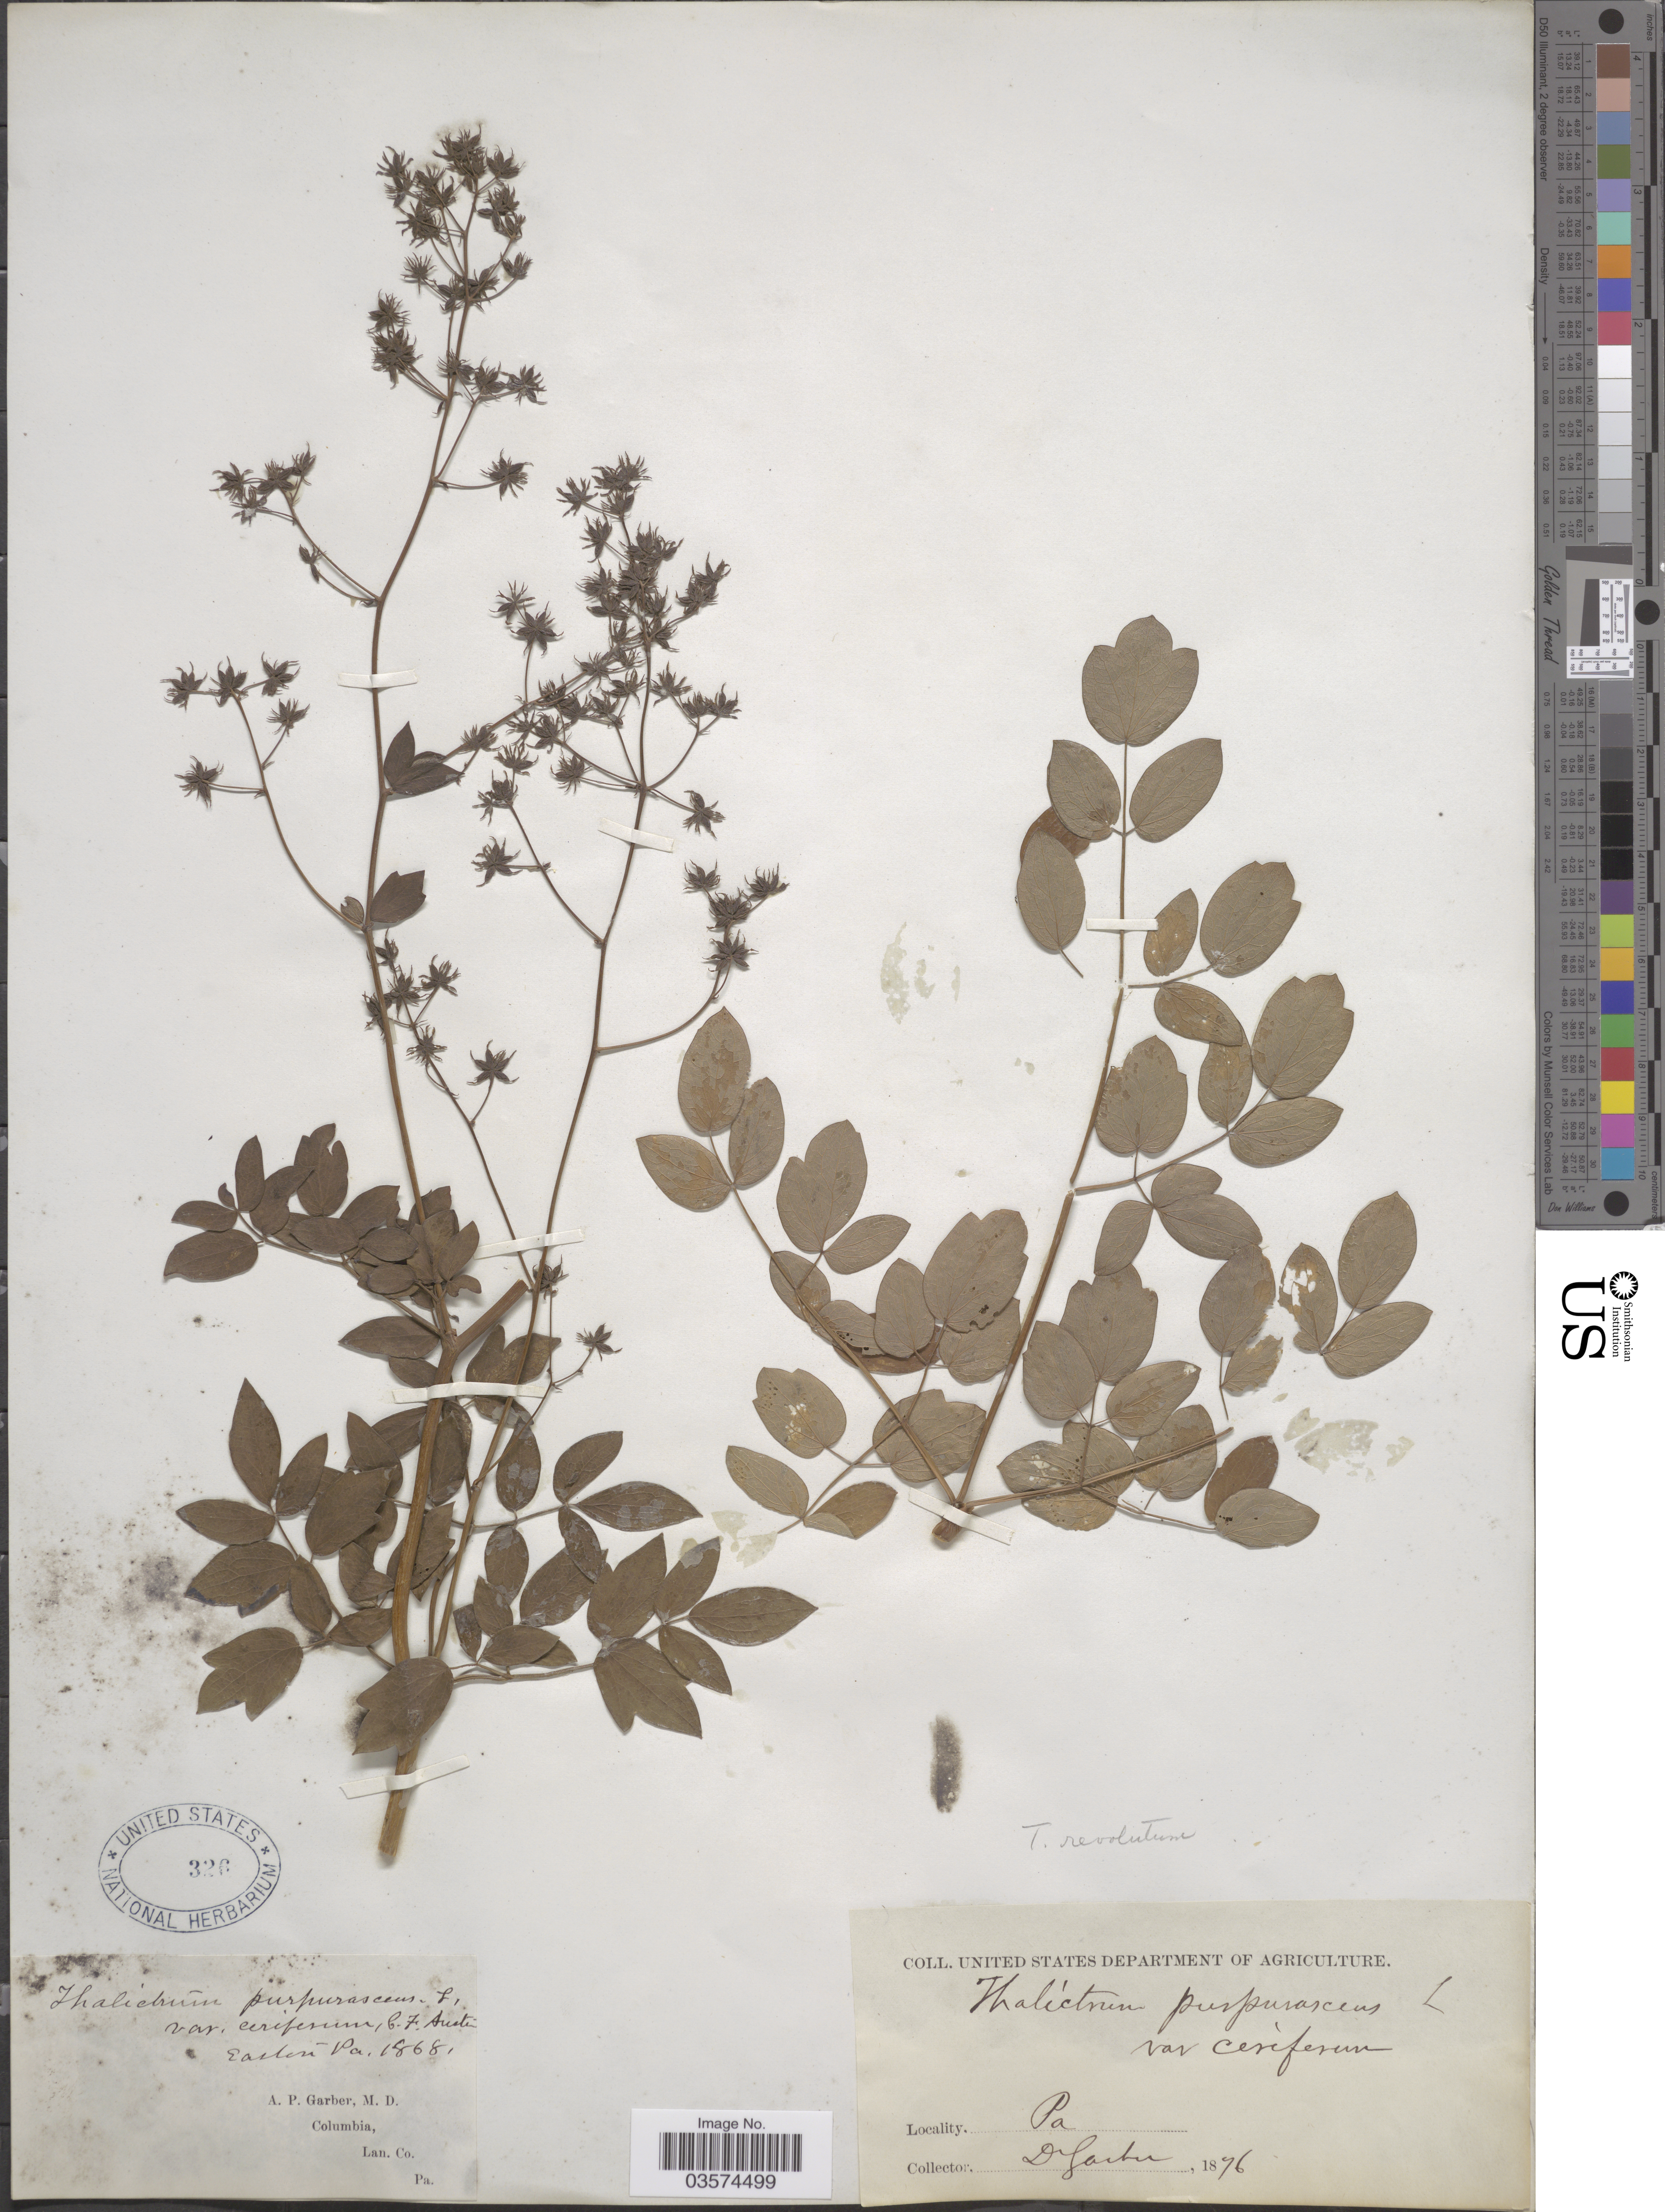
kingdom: Plantae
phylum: Tracheophyta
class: Magnoliopsida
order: Ranunculales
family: Ranunculaceae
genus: Thalictrum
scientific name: Thalictrum amphibolum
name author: Greene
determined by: Strong, Mark T., (BOT), Smithsonian Institution - National Museum of Natural History (UNITED STATES)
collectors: A. P. Garber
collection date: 1868/1876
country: United States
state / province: Pennsylvania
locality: Easton.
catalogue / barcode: US 326